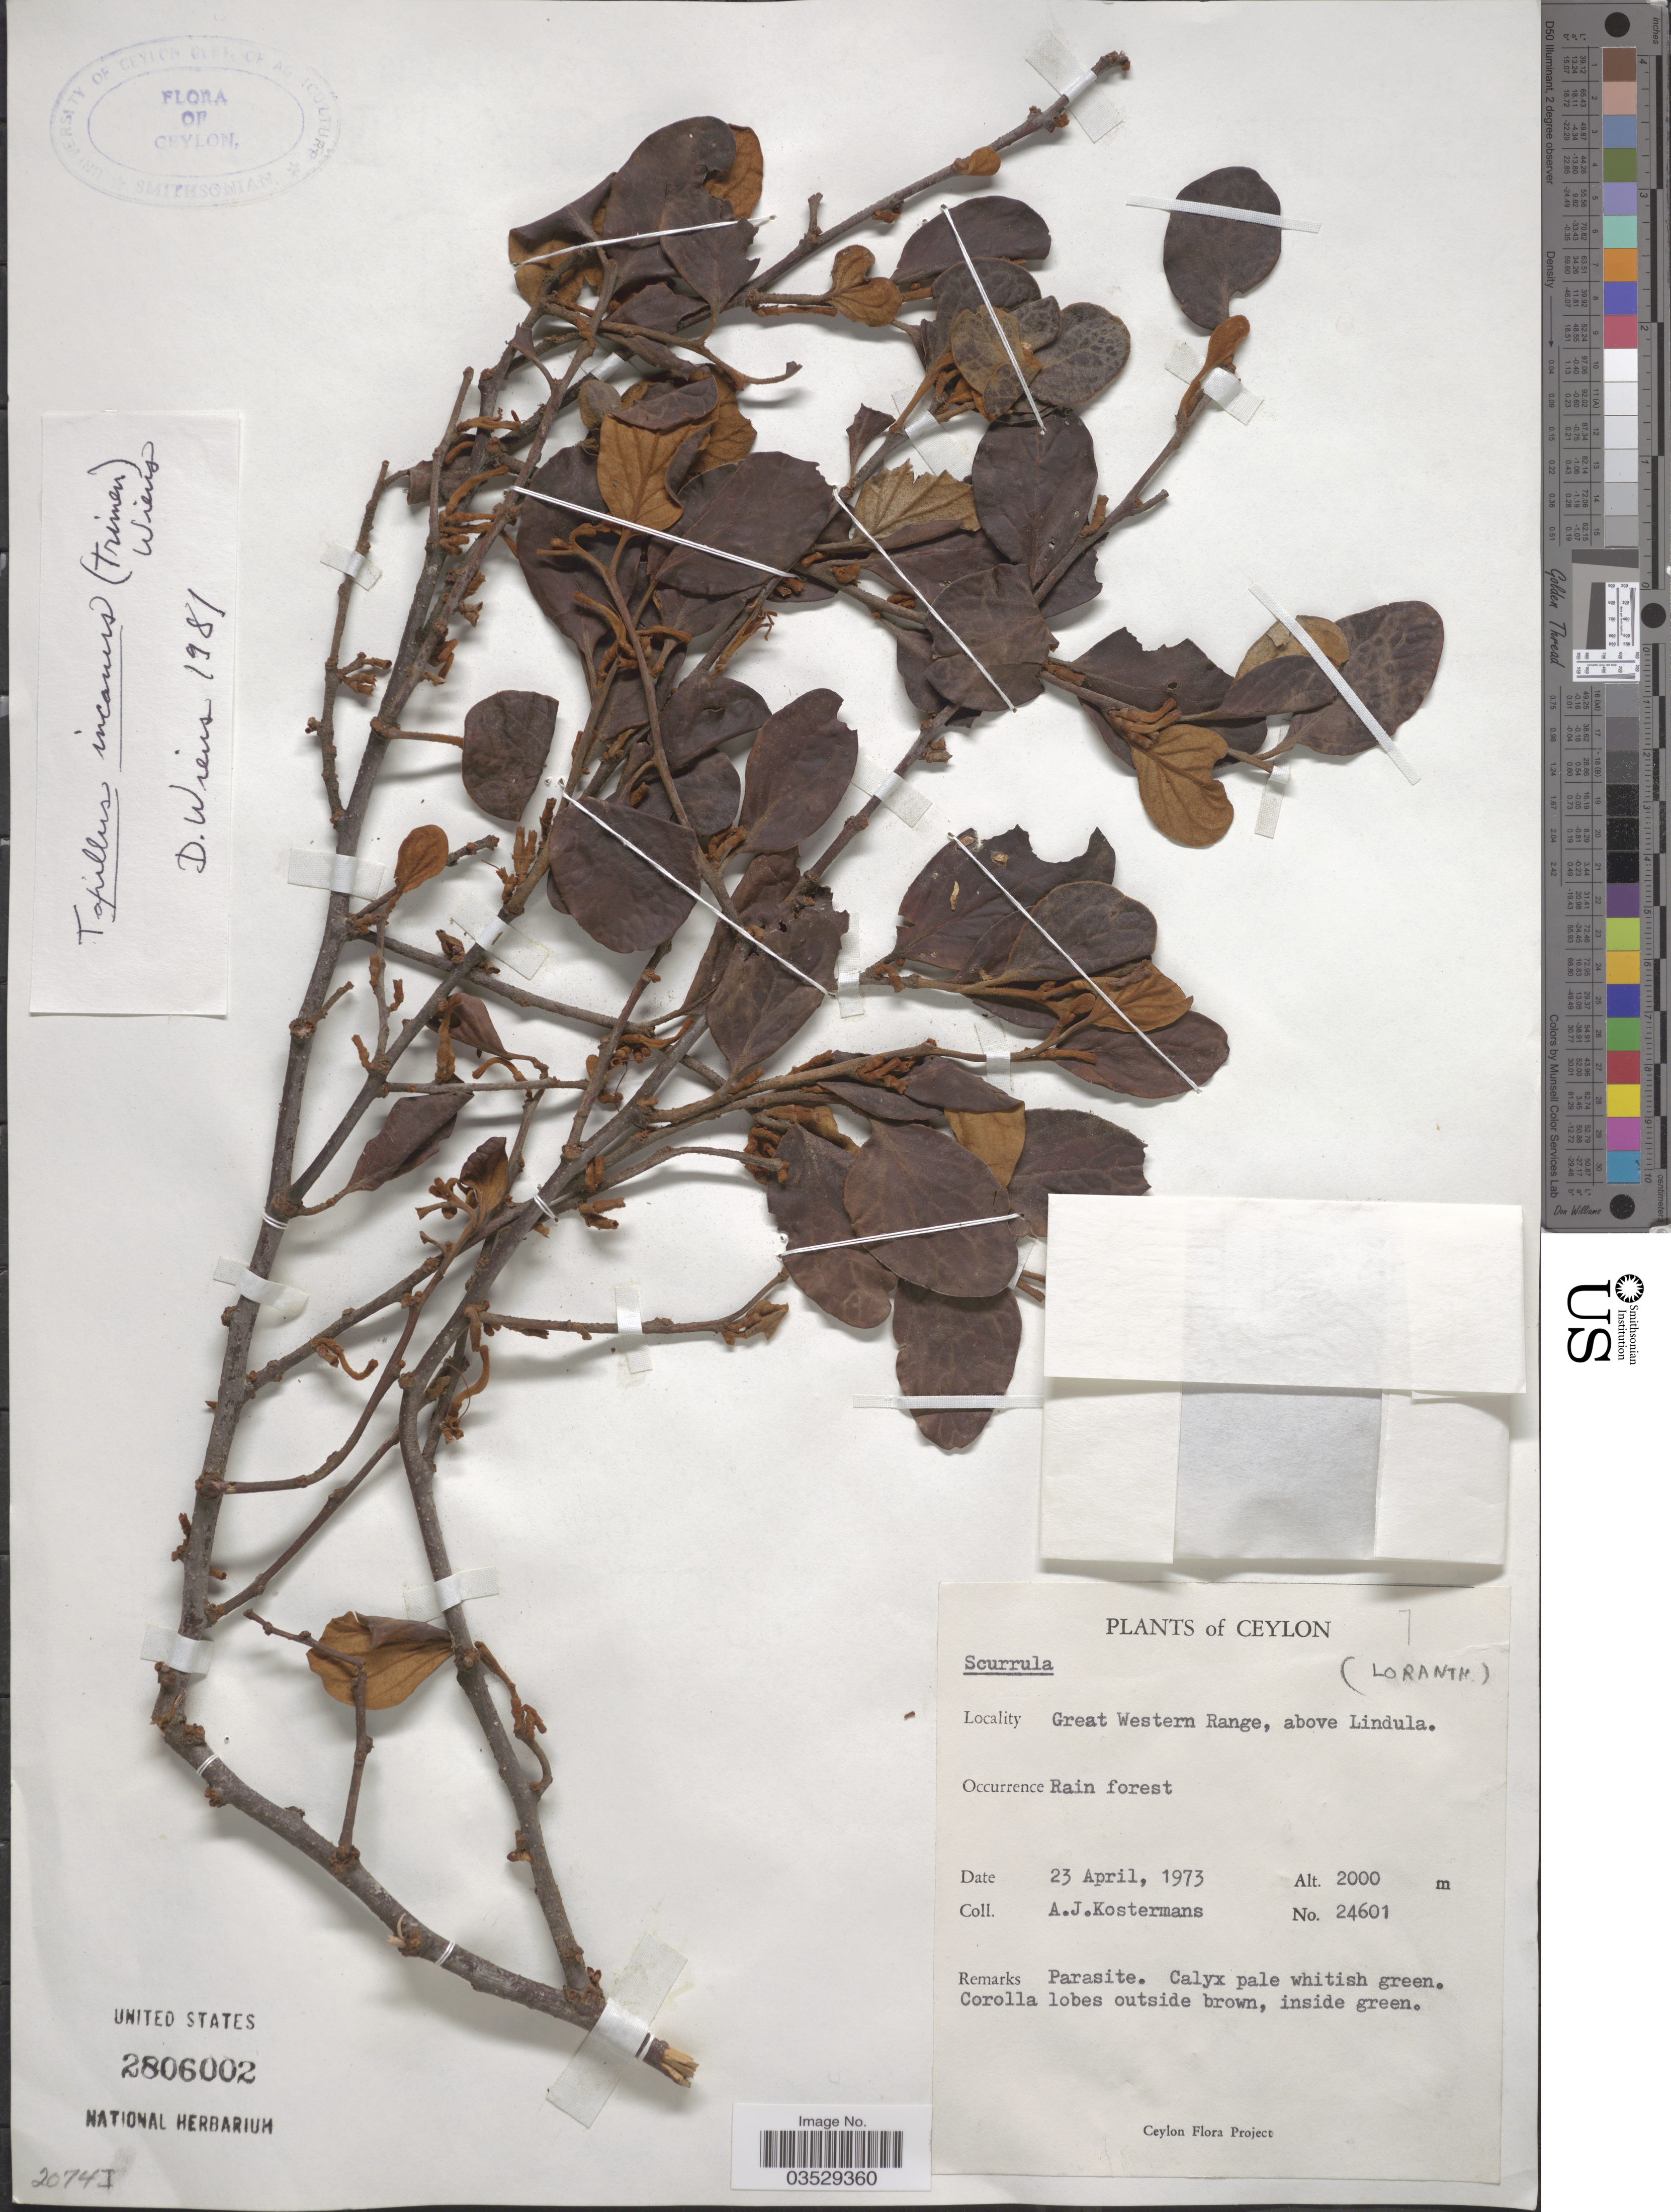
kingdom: Plantae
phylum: Tracheophyta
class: Magnoliopsida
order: Santalales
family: Loranthaceae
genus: Taxillus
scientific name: Taxillus incanus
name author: (Trimen) Wiens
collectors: A. J. G. Kostermans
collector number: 24601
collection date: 1972-04-23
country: Sri Lanka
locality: Ceylon. Great Western Range, above Lindula. Rain forest.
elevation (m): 2000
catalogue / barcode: US 2806002